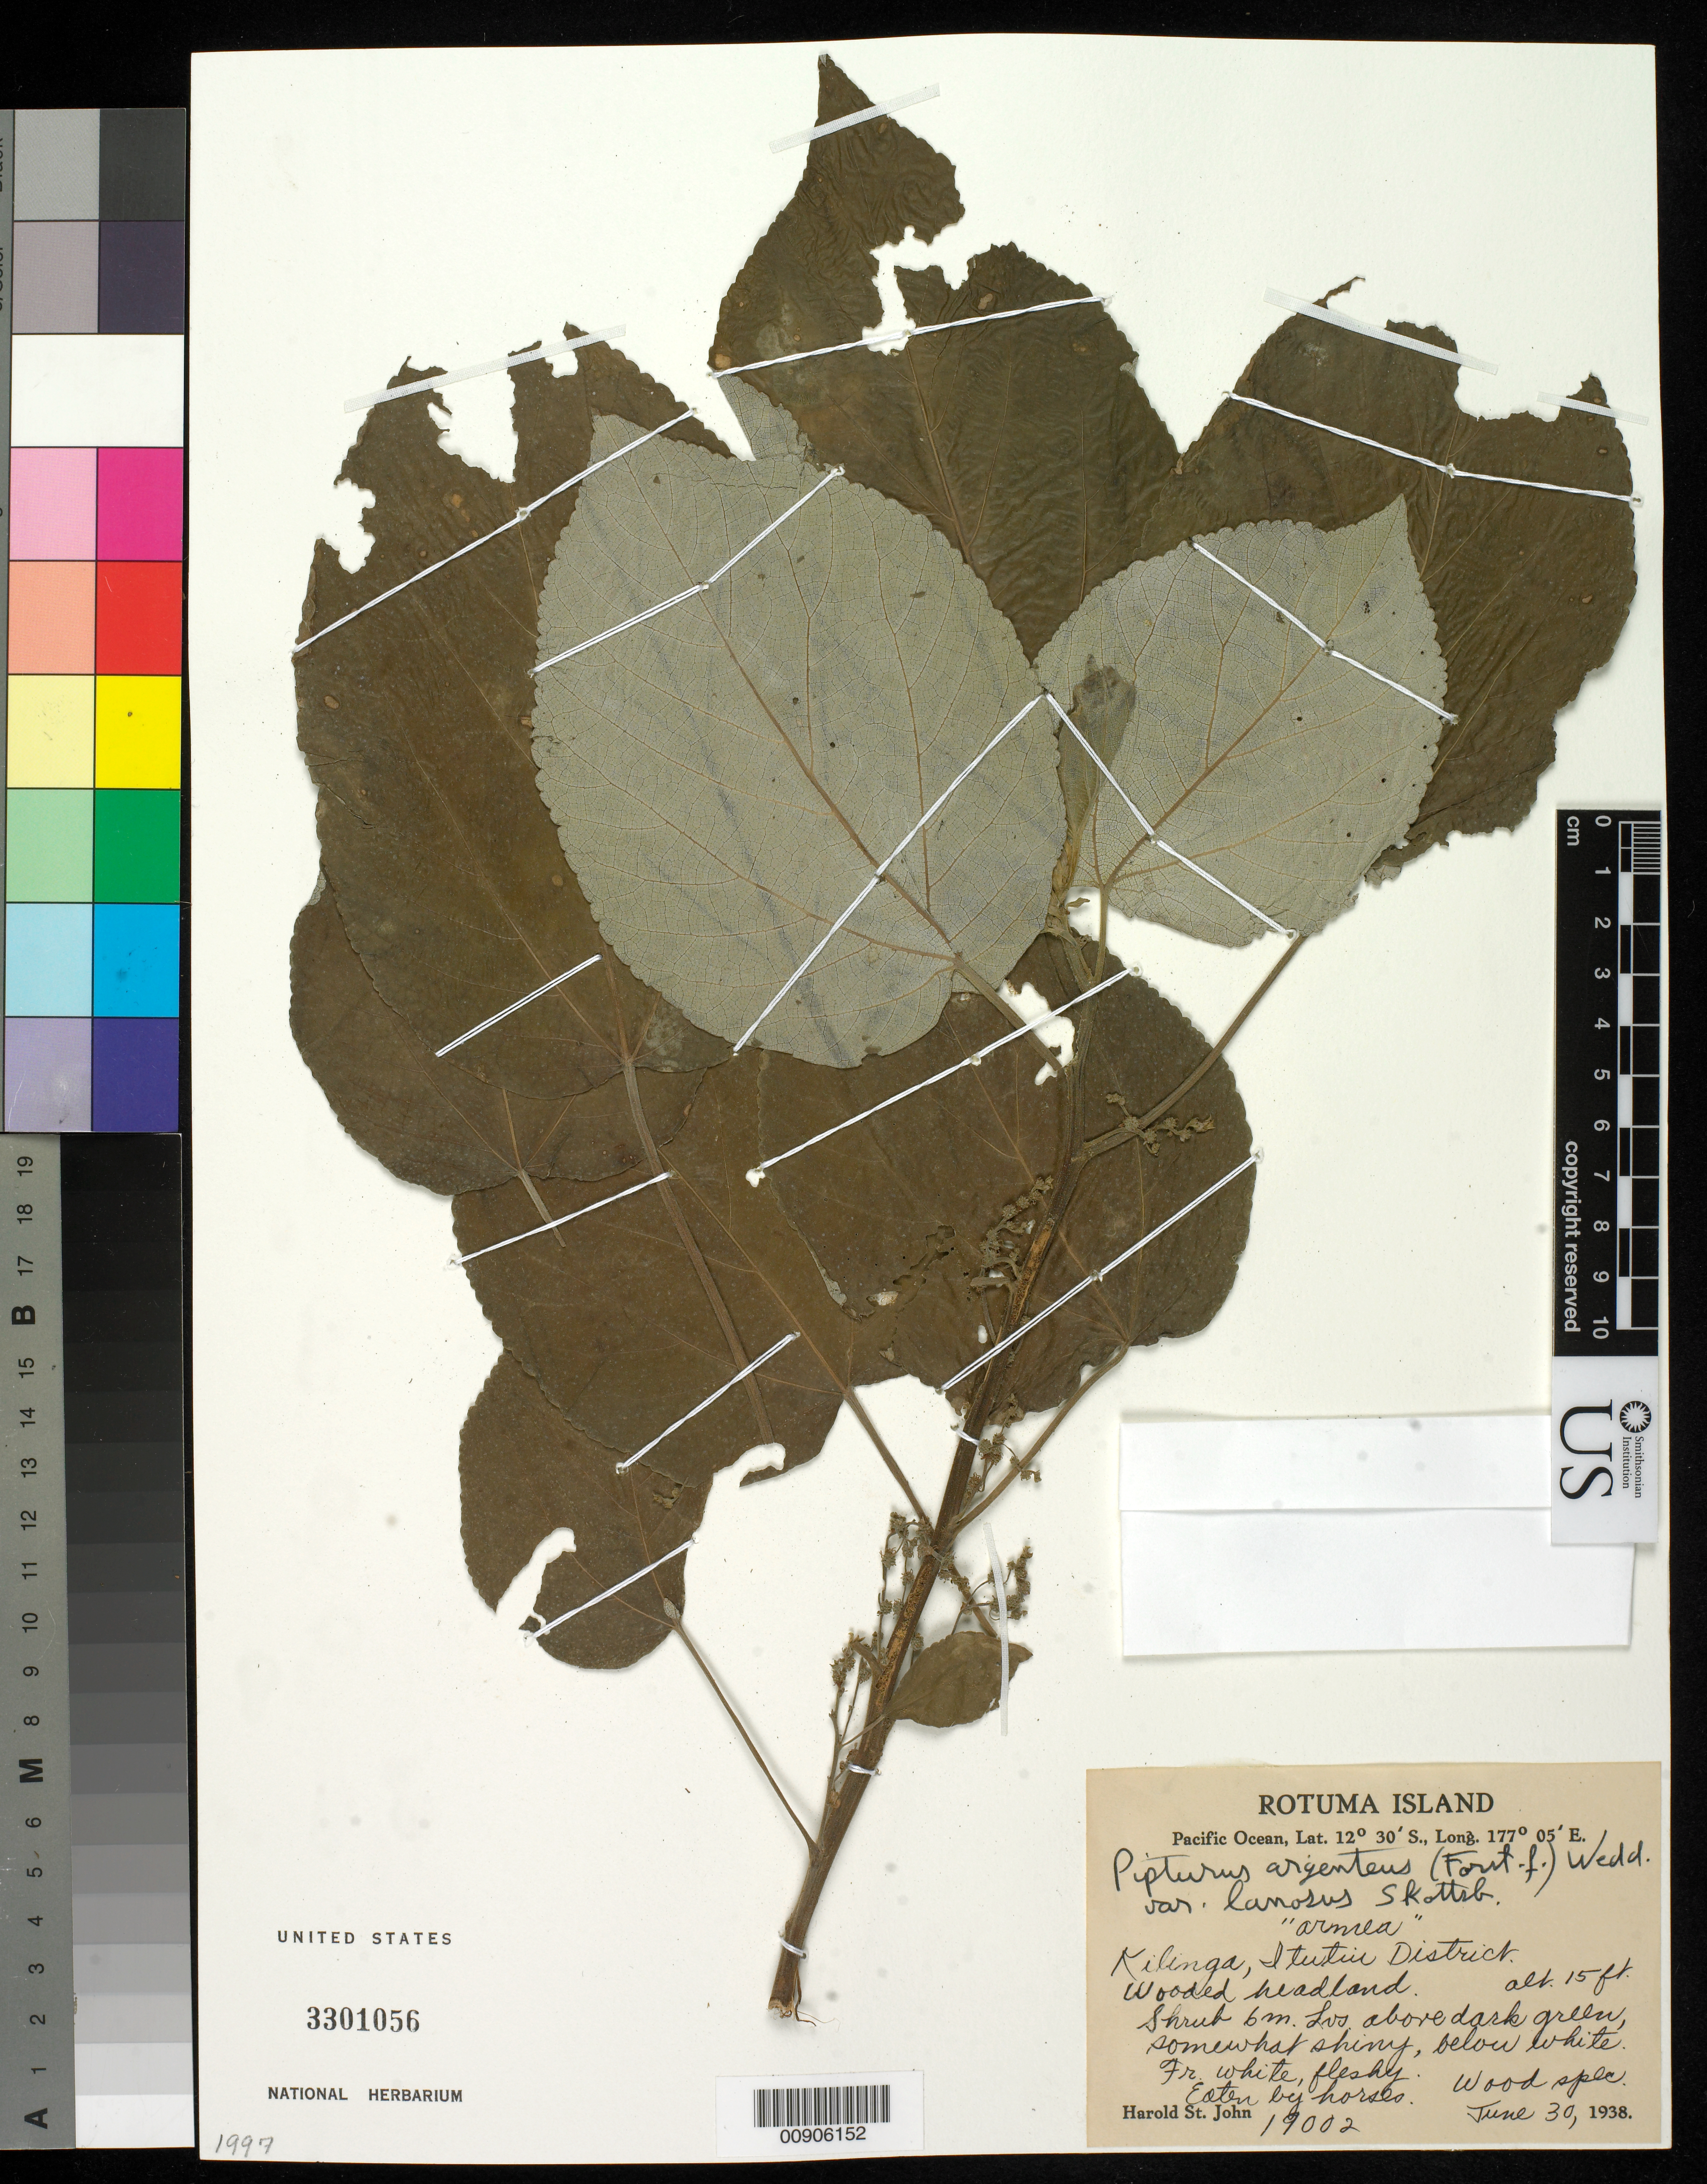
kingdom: Plantae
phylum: Tracheophyta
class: Magnoliopsida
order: Rosales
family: Urticaceae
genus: Pipturus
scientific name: Pipturus argenteus var. lanosus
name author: Schott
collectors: H. St. John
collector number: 19002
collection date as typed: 30 Jun 1938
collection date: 1938-06-30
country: Fiji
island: Rotuma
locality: Kilinga, Itutui District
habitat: Wooded headland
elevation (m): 5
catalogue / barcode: US 3301056